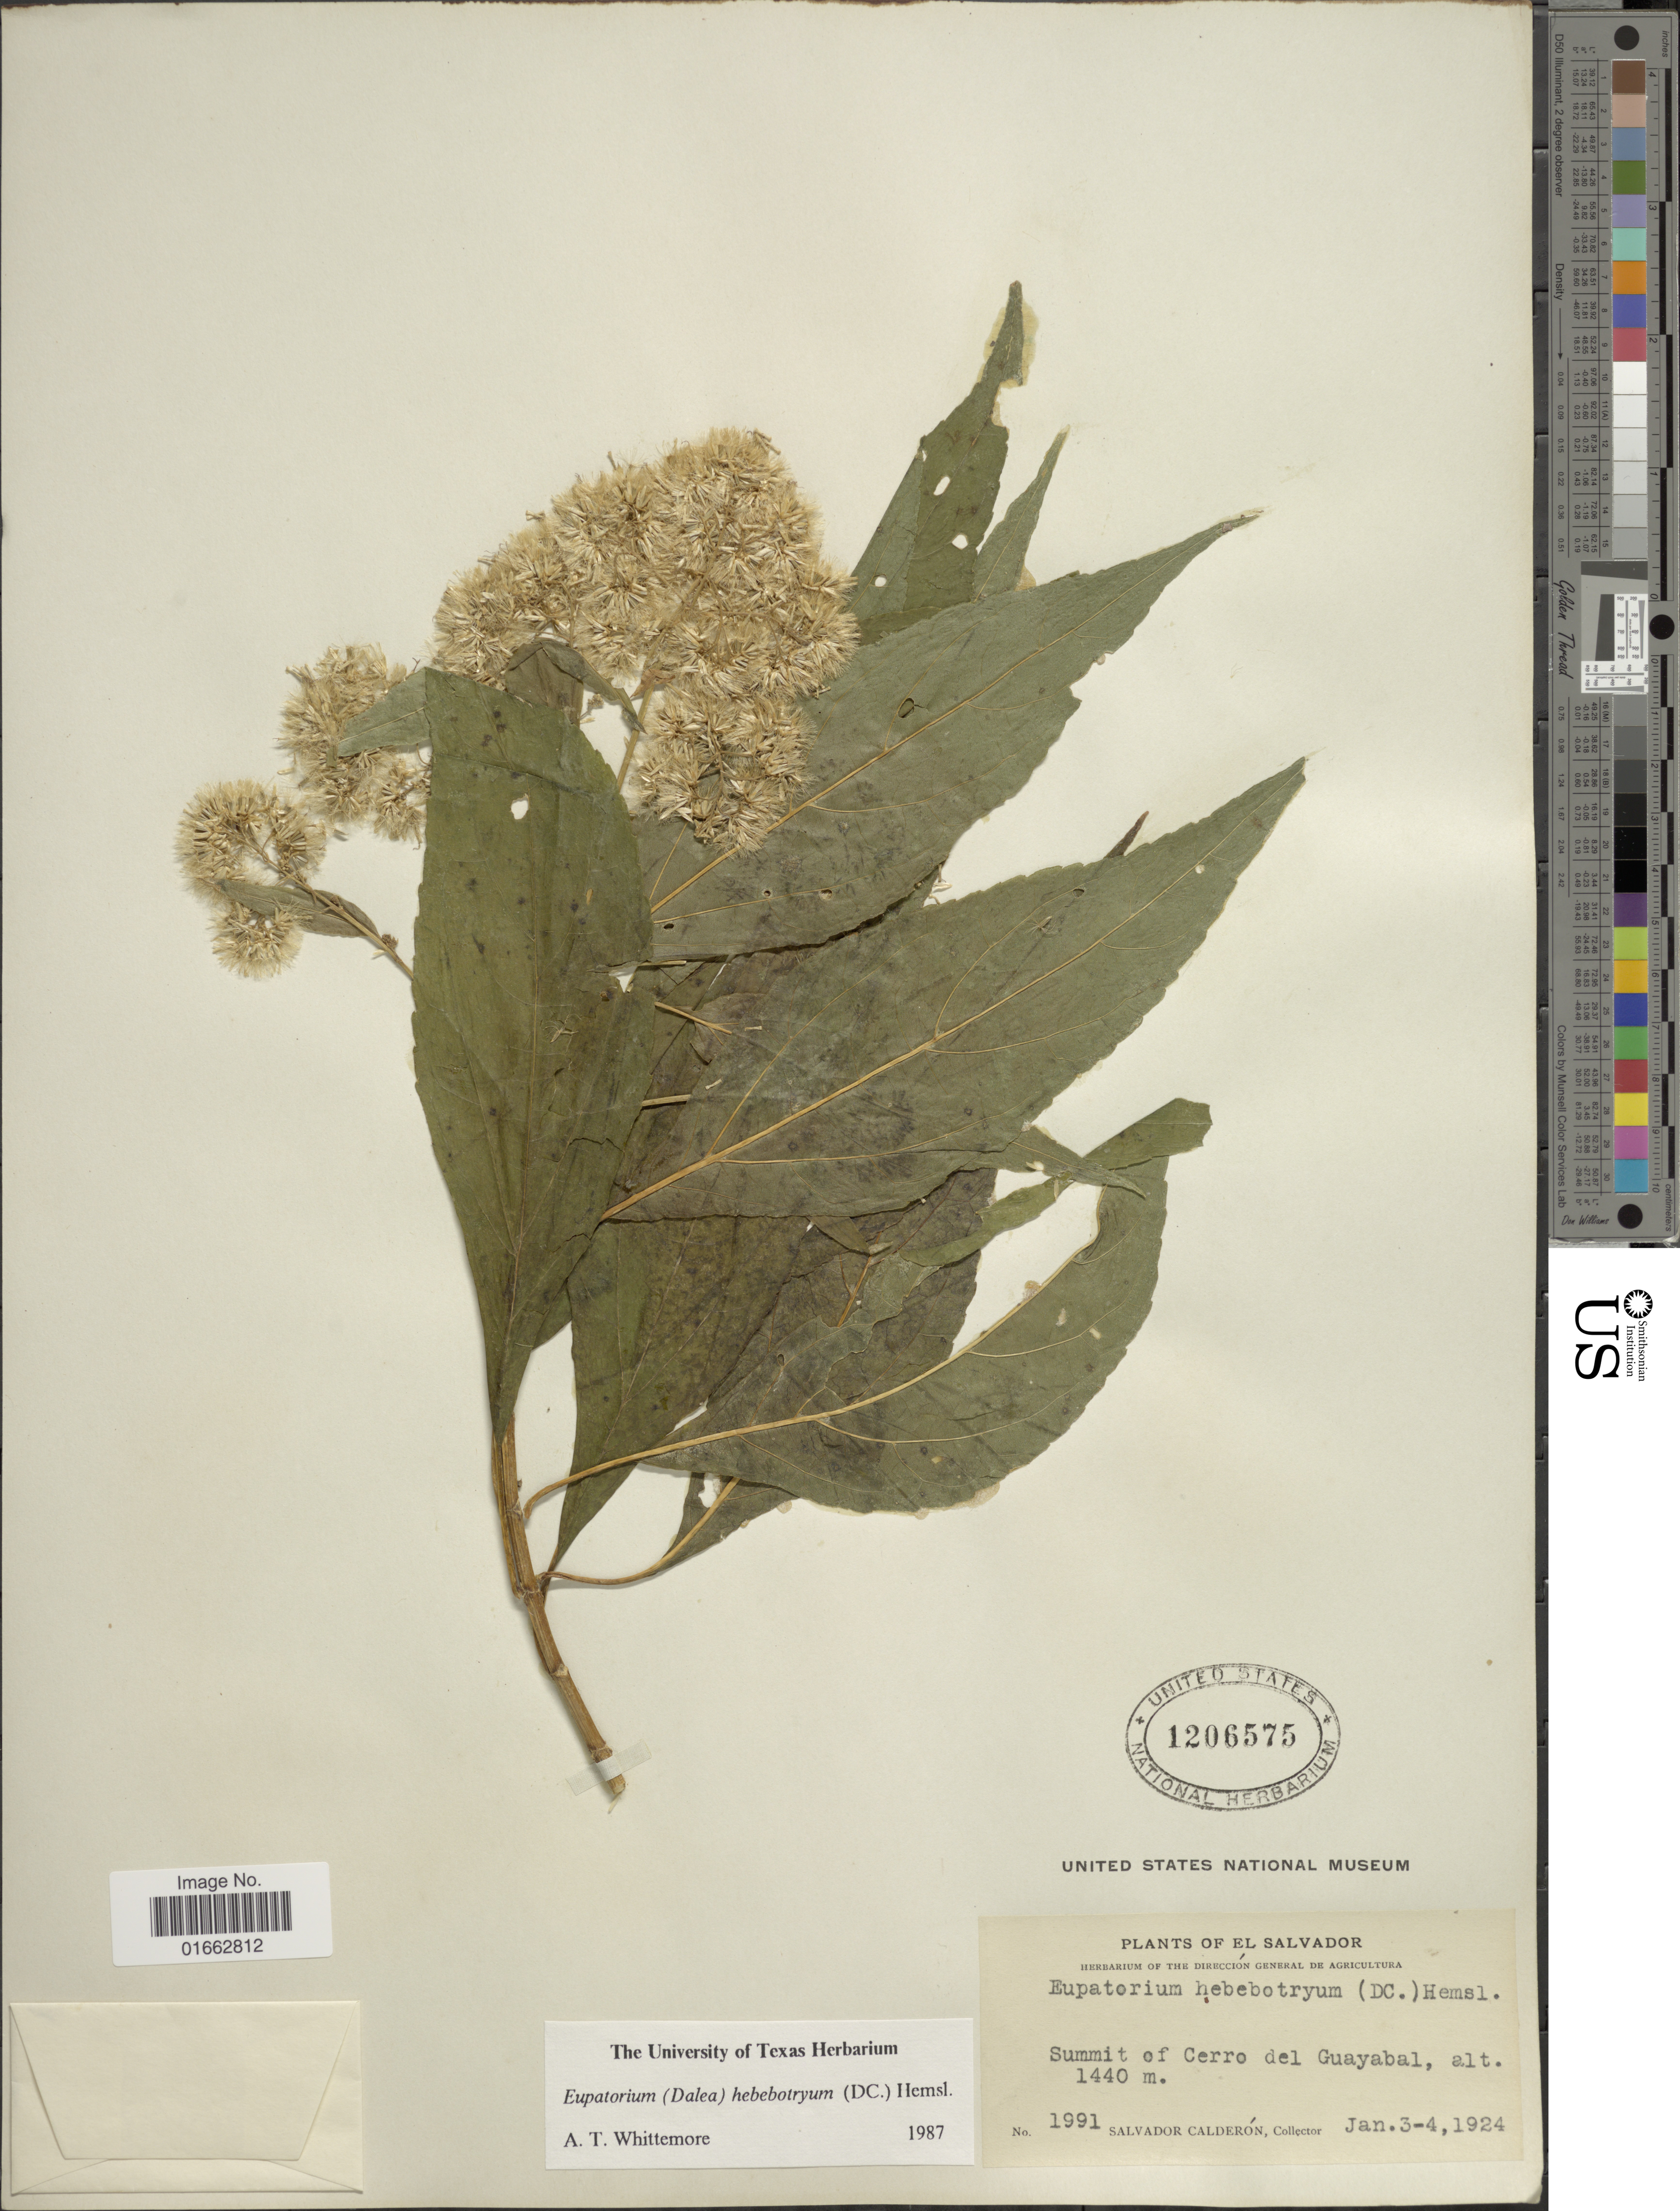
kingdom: Plantae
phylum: Tracheophyta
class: Magnoliopsida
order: Asterales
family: Asteraceae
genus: Critonia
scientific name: Critonia hebebotrya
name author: DC.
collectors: S. Calderón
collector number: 1991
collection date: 1924-01-03/1924-01-04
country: El Salvador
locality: Summit of Cerro del Guayabal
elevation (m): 1440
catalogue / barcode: US 1206575